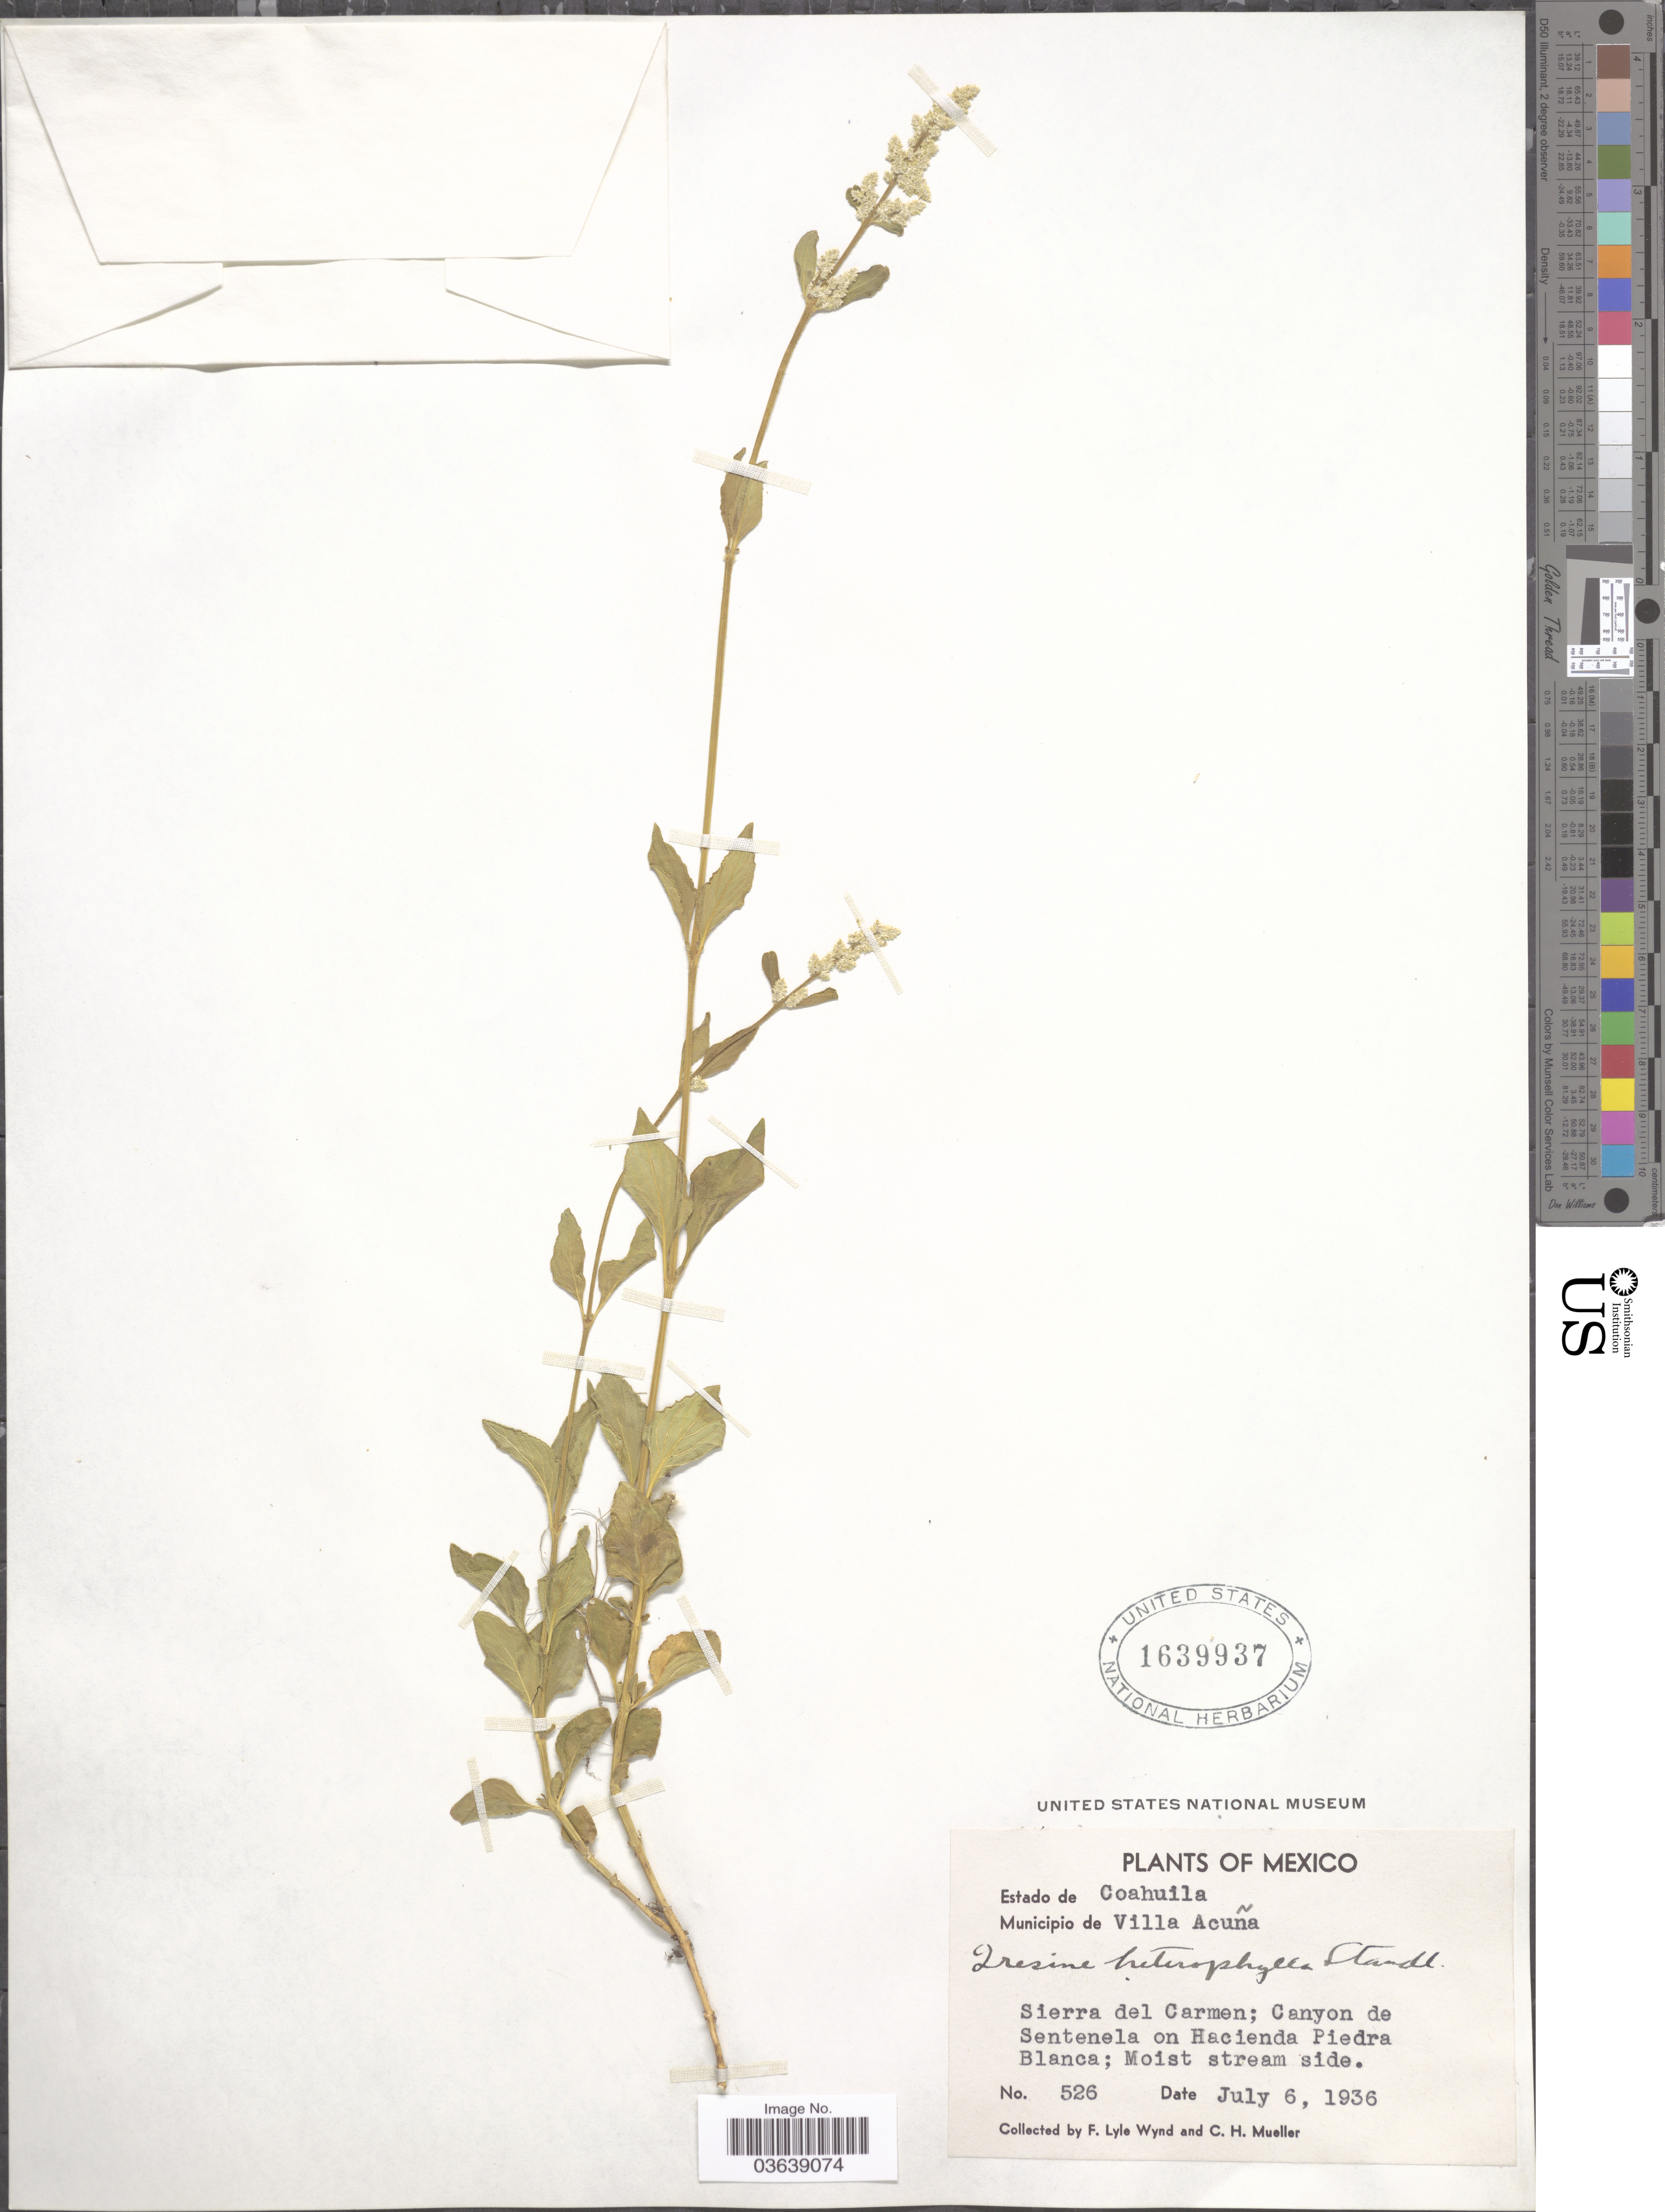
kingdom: Plantae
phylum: Tracheophyta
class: Magnoliopsida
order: Caryophyllales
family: Amaranthaceae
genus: Iresine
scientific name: Iresine heterophylla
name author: Standl.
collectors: F. L. Wynd & C. H. Mueller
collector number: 526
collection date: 1936-07-06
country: Mexico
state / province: Coahuila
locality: Municipio de Villa Acuña. Sierra del Carmen; Canyon de Sentenela on Hacienda Piedra Blanca.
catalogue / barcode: US 1639937